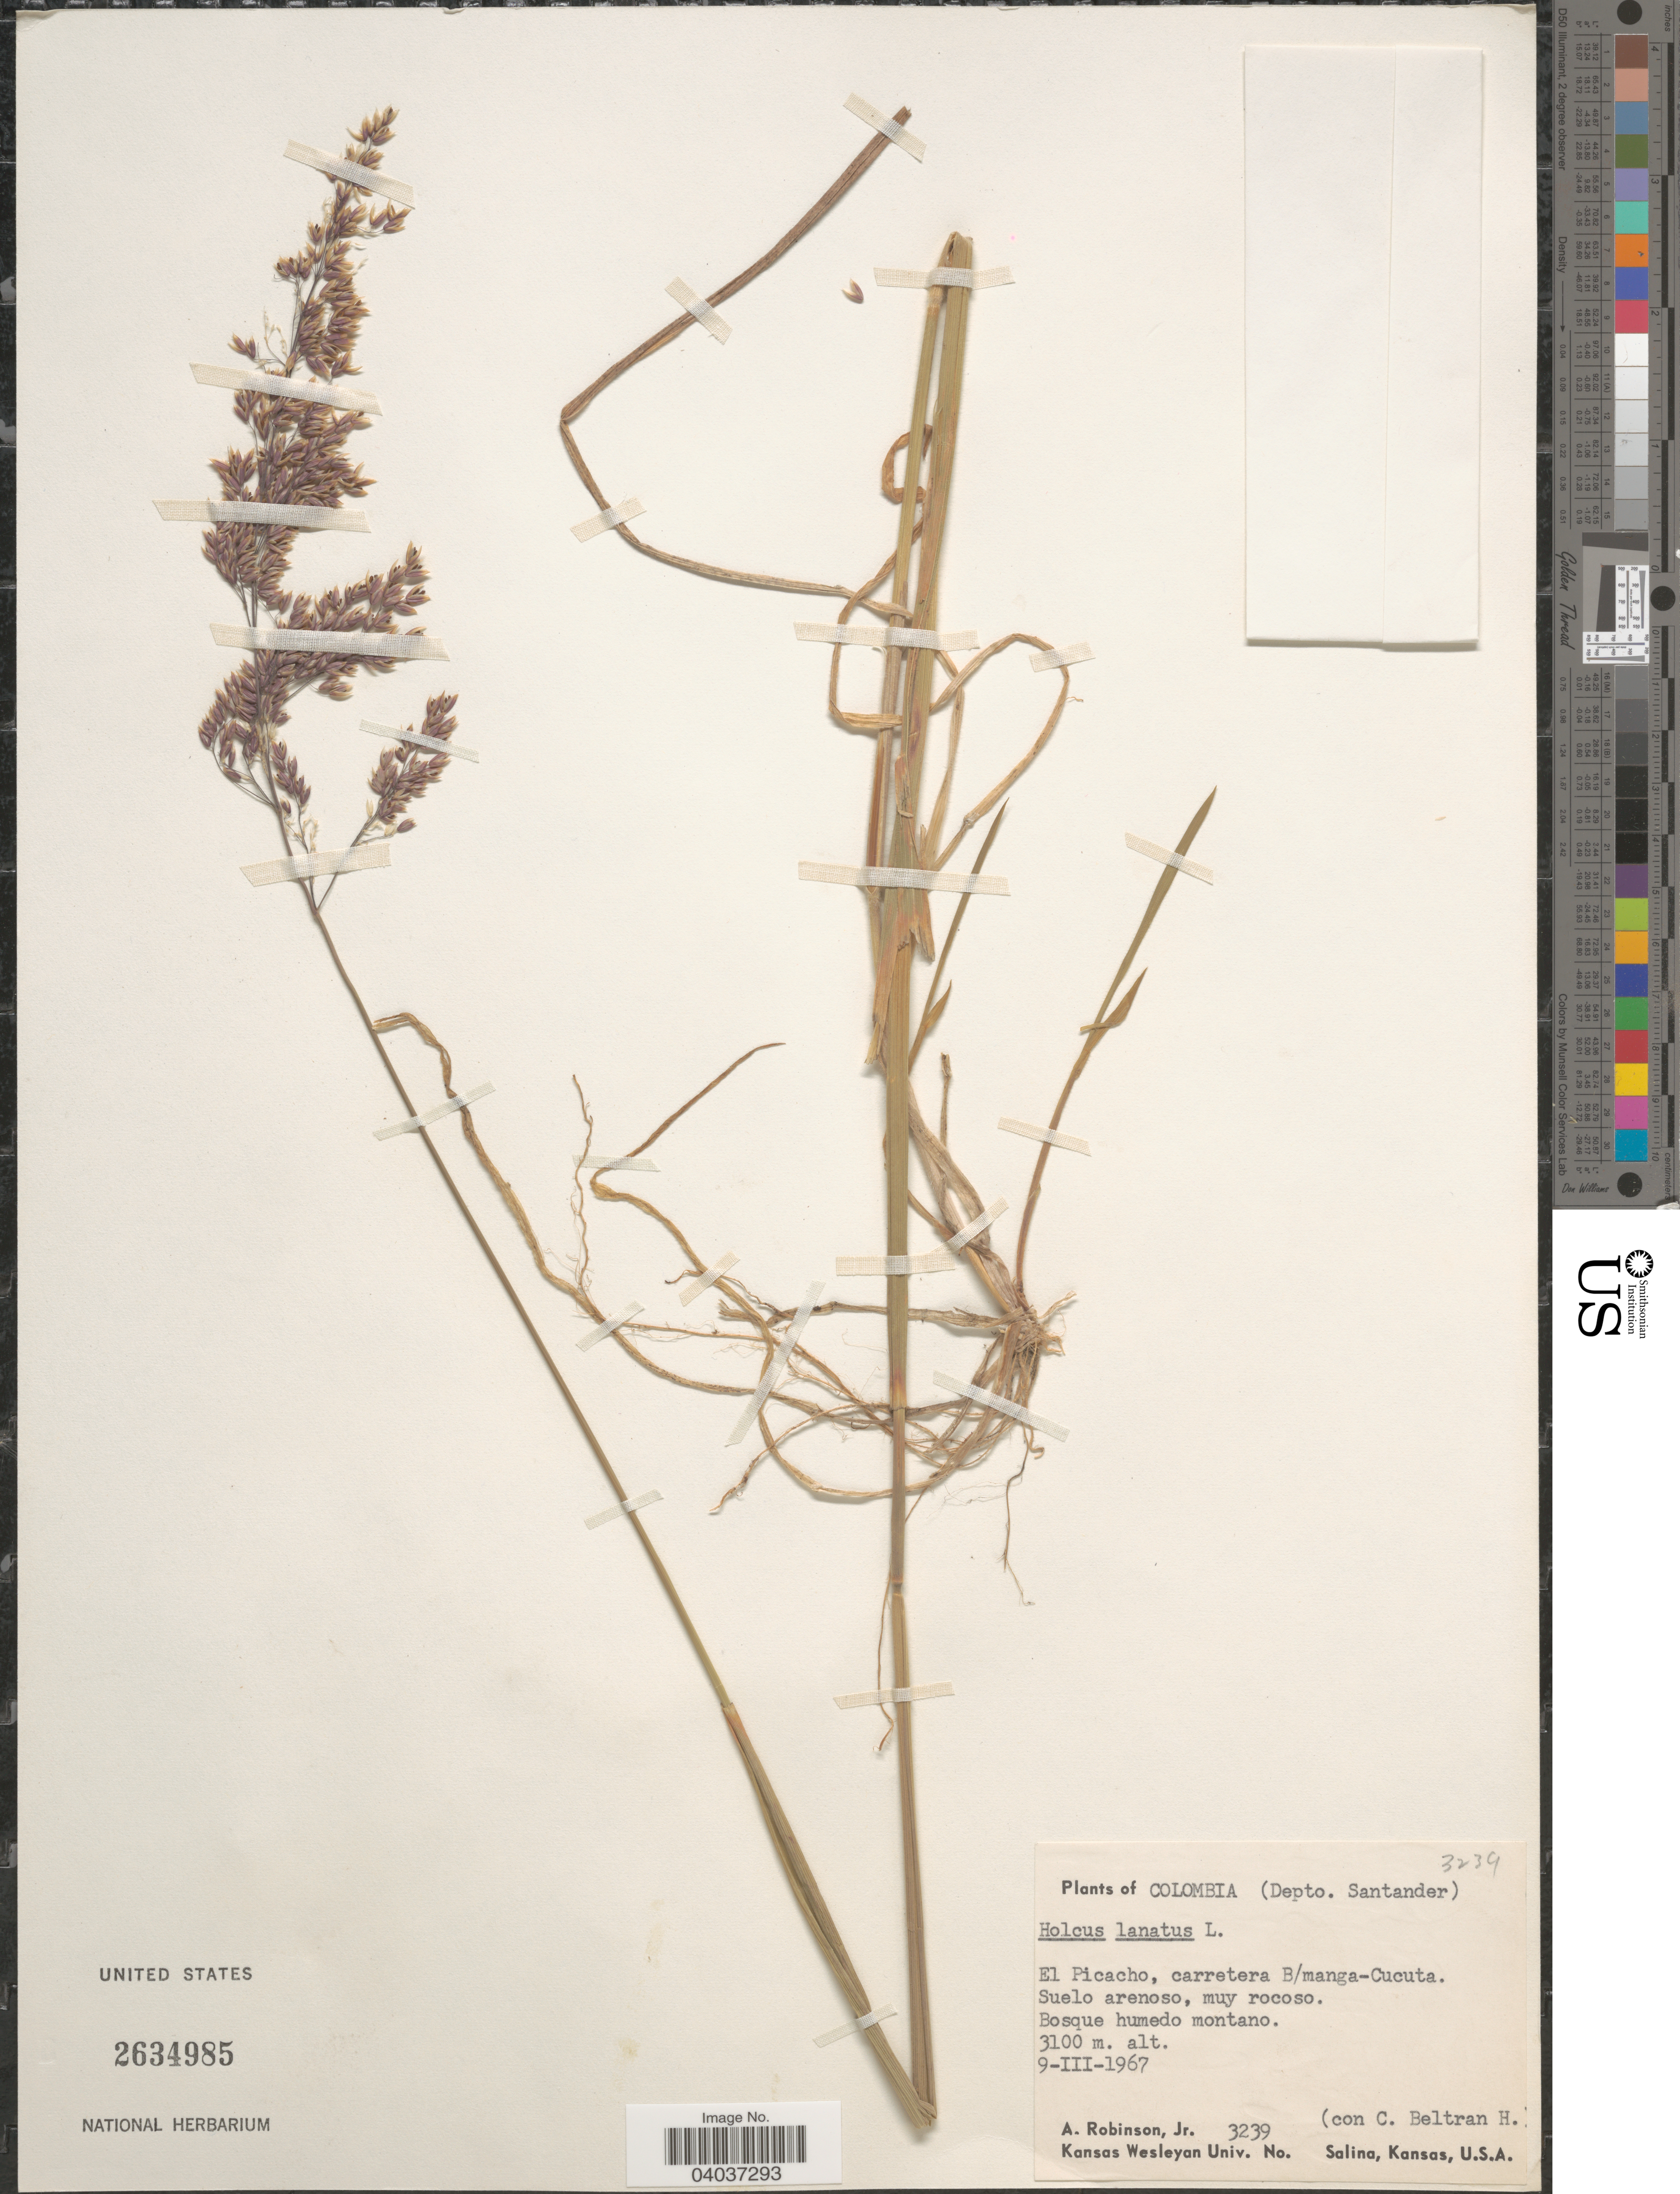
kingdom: Plantae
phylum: Tracheophyta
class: Liliopsida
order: Poales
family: Poaceae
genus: Holcus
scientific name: Holcus lanatus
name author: L.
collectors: A. Robinson Jr. & C. Beltran H.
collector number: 3239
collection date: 1967-03-09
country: Colombia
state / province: Santander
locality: Depto. Santander. El Picacho, carretera B/manga-Cucuta.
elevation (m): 3100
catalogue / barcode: US 2634985